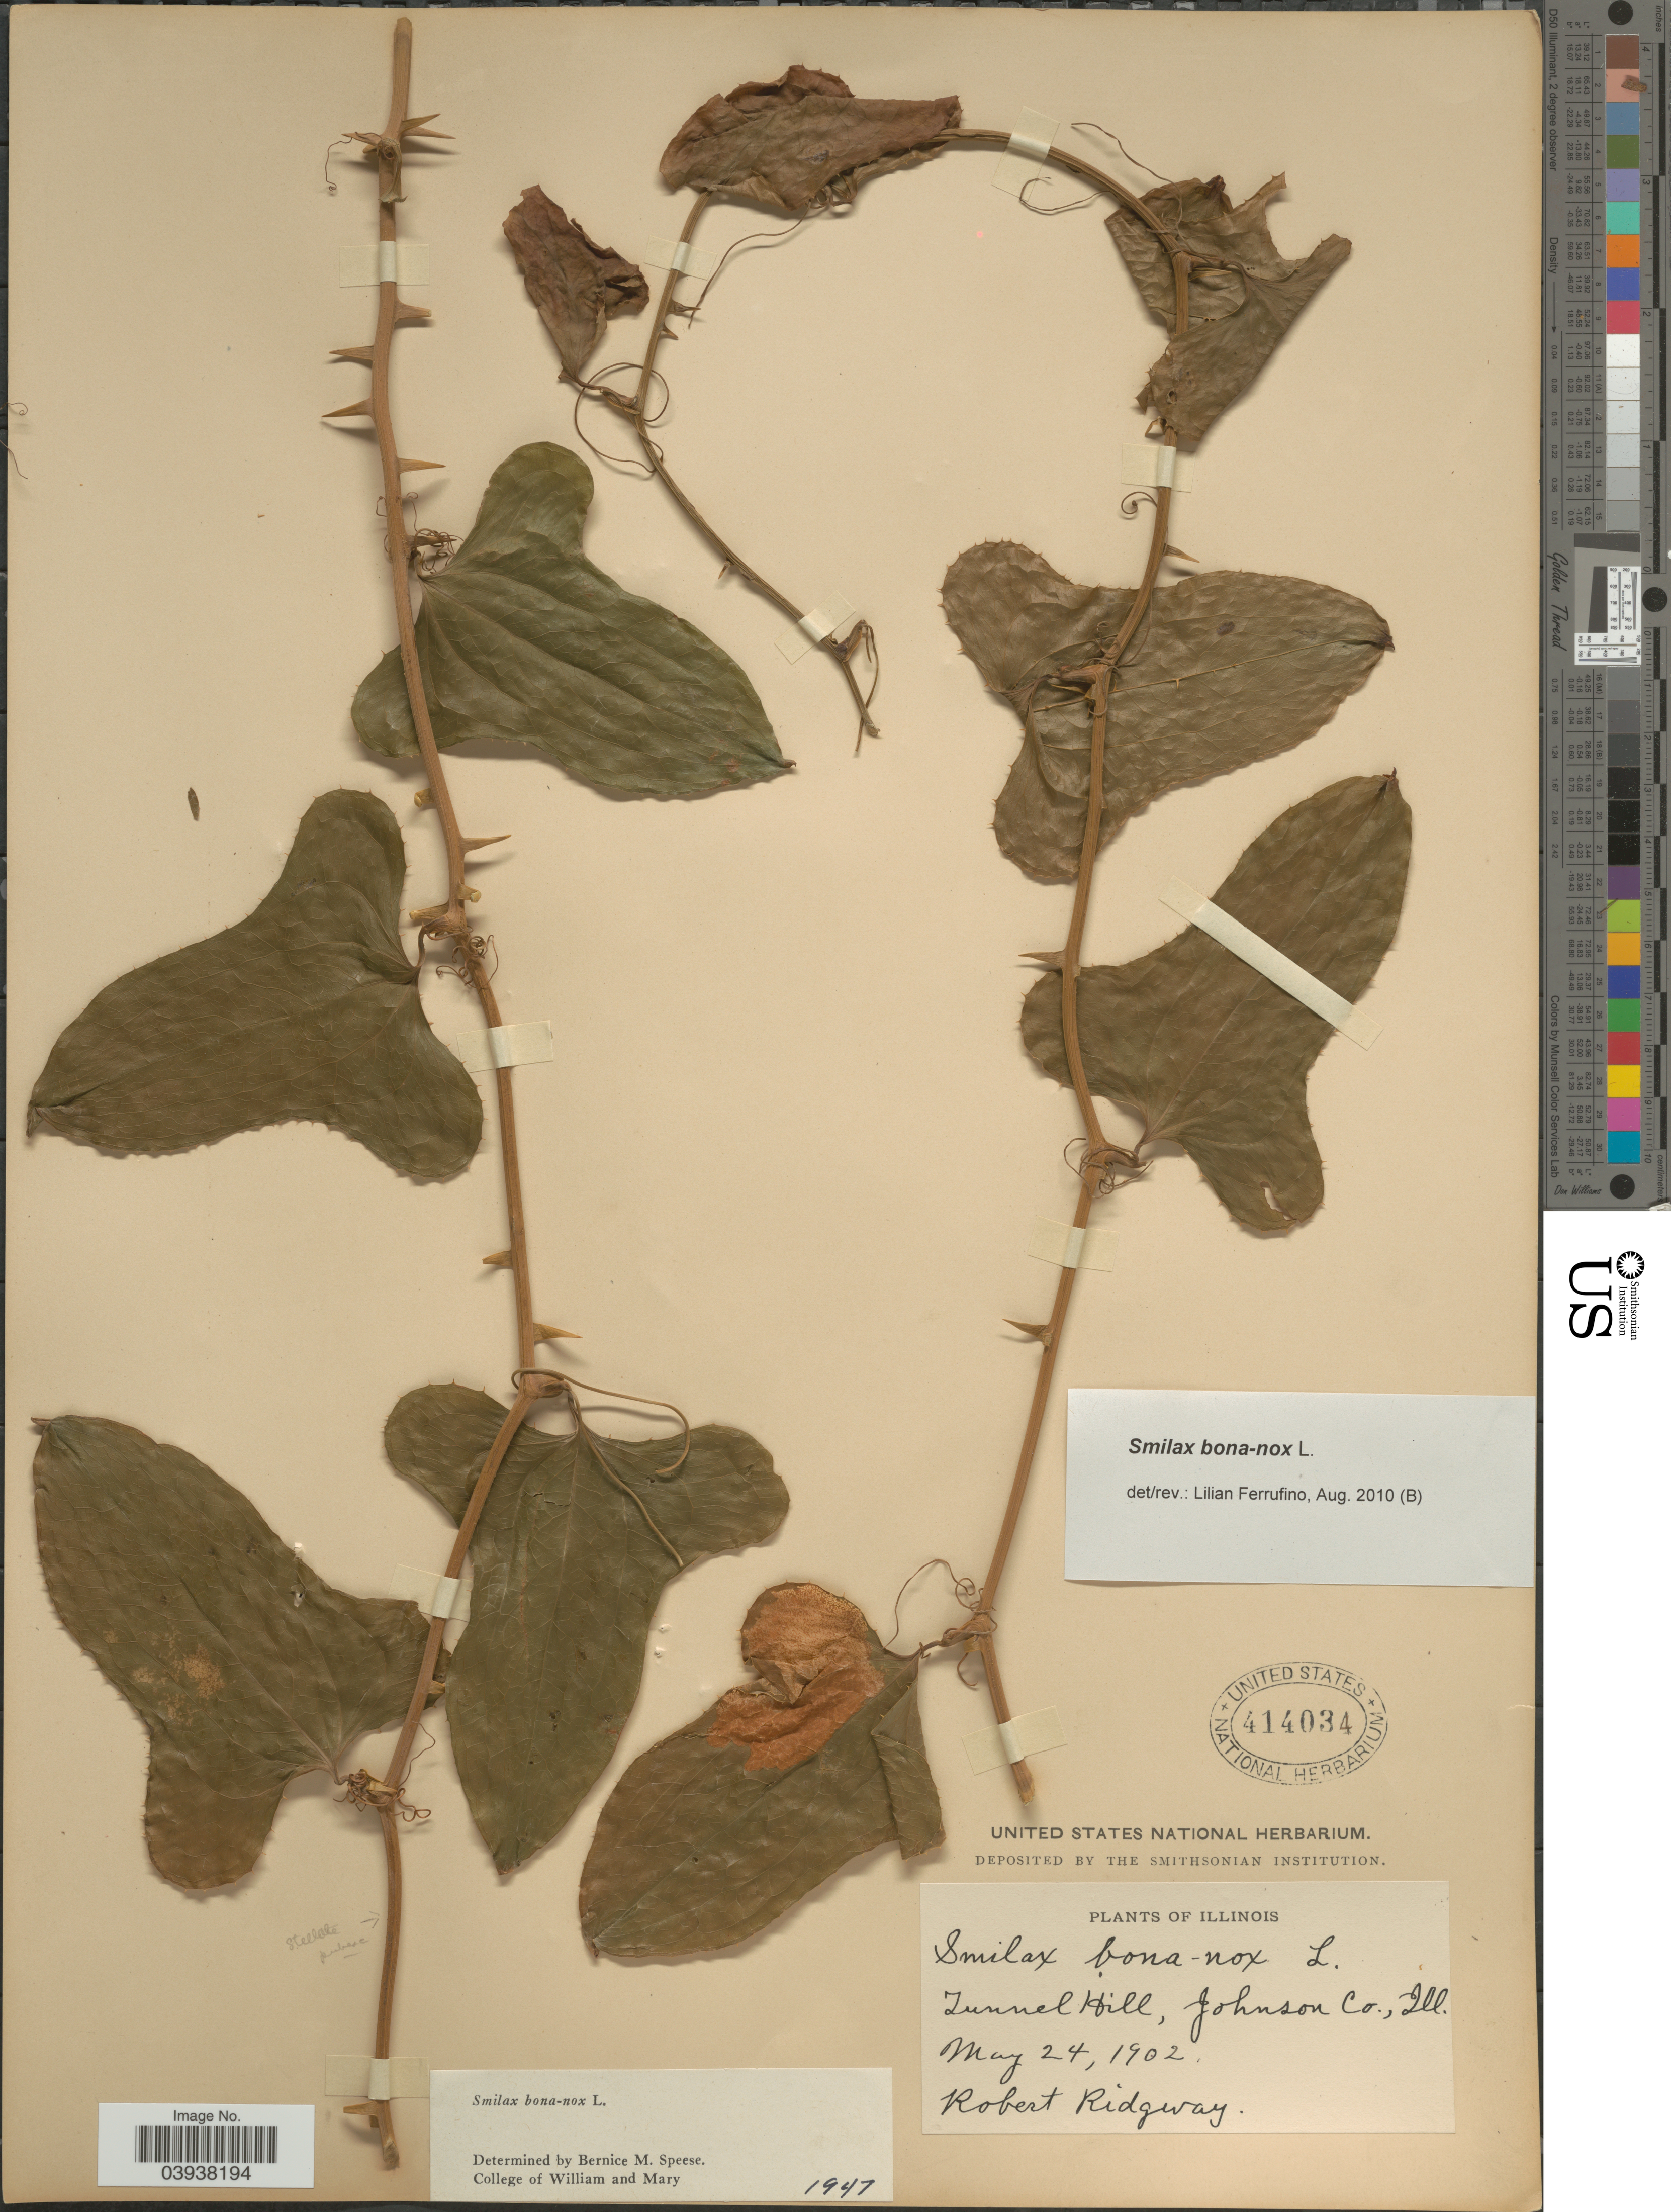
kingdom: Plantae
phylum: Tracheophyta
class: Liliopsida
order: Liliales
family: Smilacaceae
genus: Smilax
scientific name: Smilax bona-nox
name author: L.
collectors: R. Ridgway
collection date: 1902-05-24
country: United States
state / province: Illinois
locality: Tunnel Hill, Johnson Co.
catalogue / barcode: US 414034